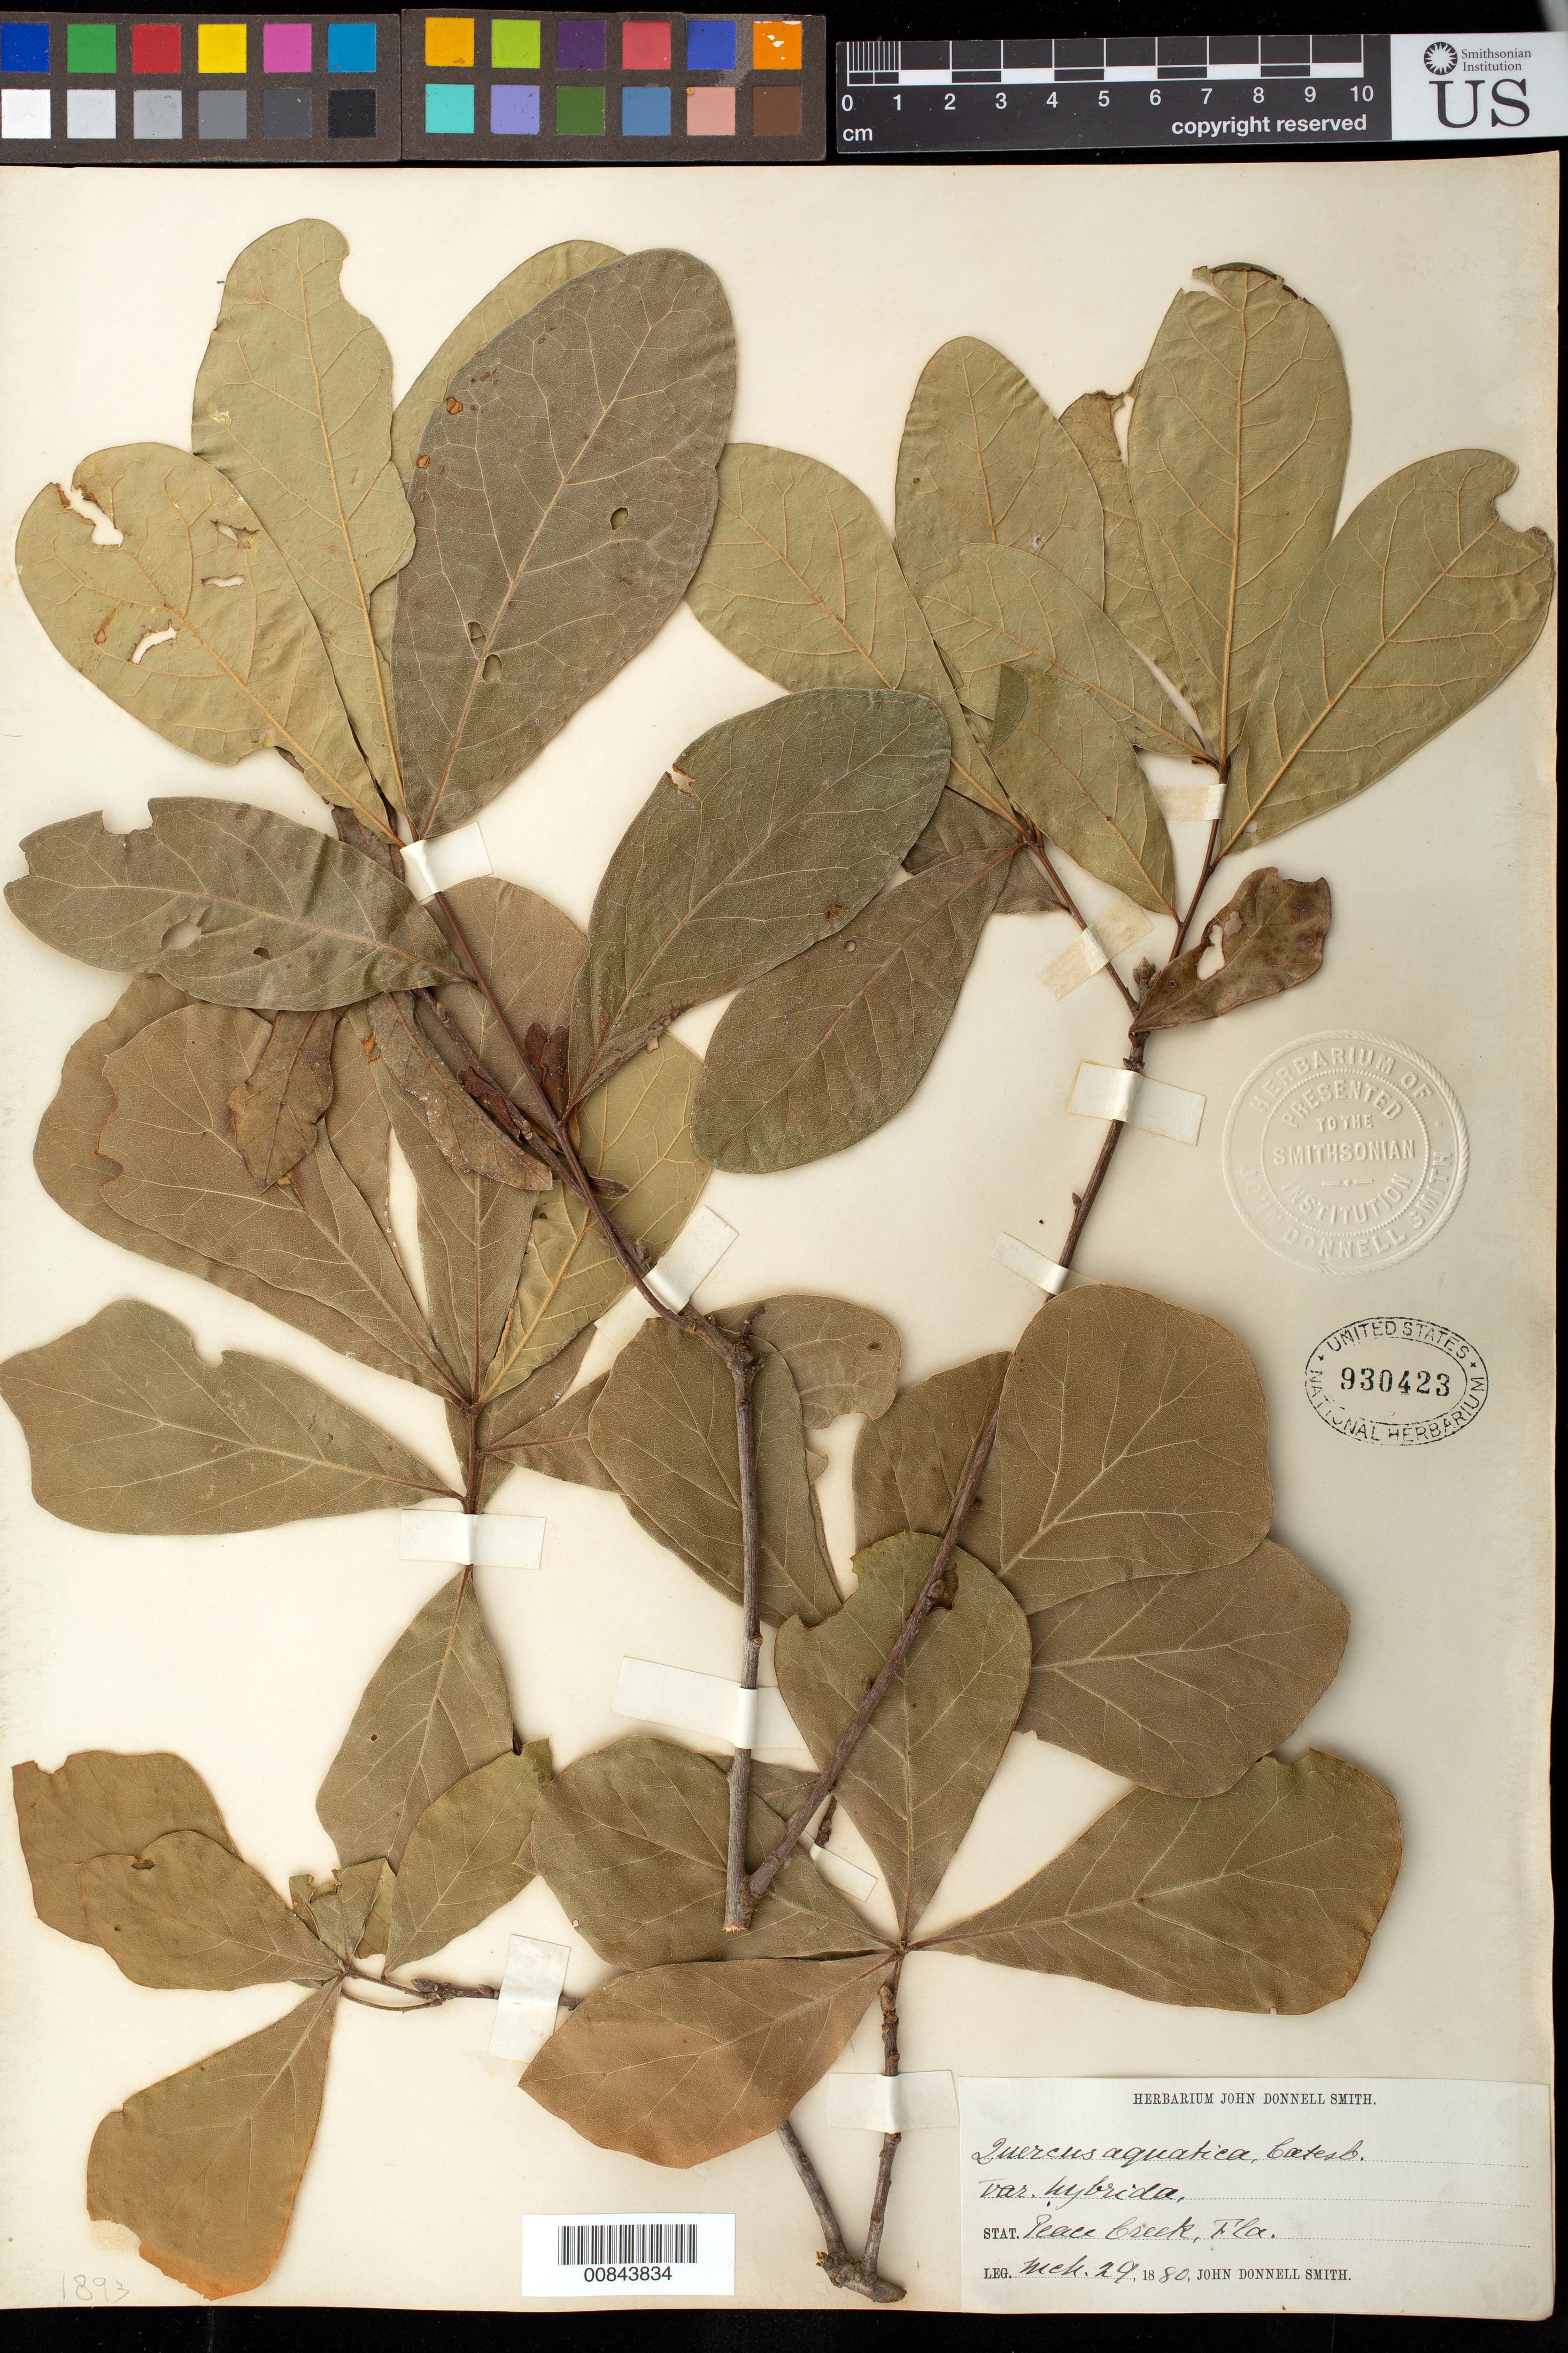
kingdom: Plantae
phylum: Tracheophyta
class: Magnoliopsida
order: Fagales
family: Fagaceae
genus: Quercus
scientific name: Quercus aquatica var. hybrida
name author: Chapm.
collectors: J. Donnell Smith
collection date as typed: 29 Mar 1880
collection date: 1880-03-29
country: United States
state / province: Florida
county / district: Polk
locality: Peace Creek.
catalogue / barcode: US 930423